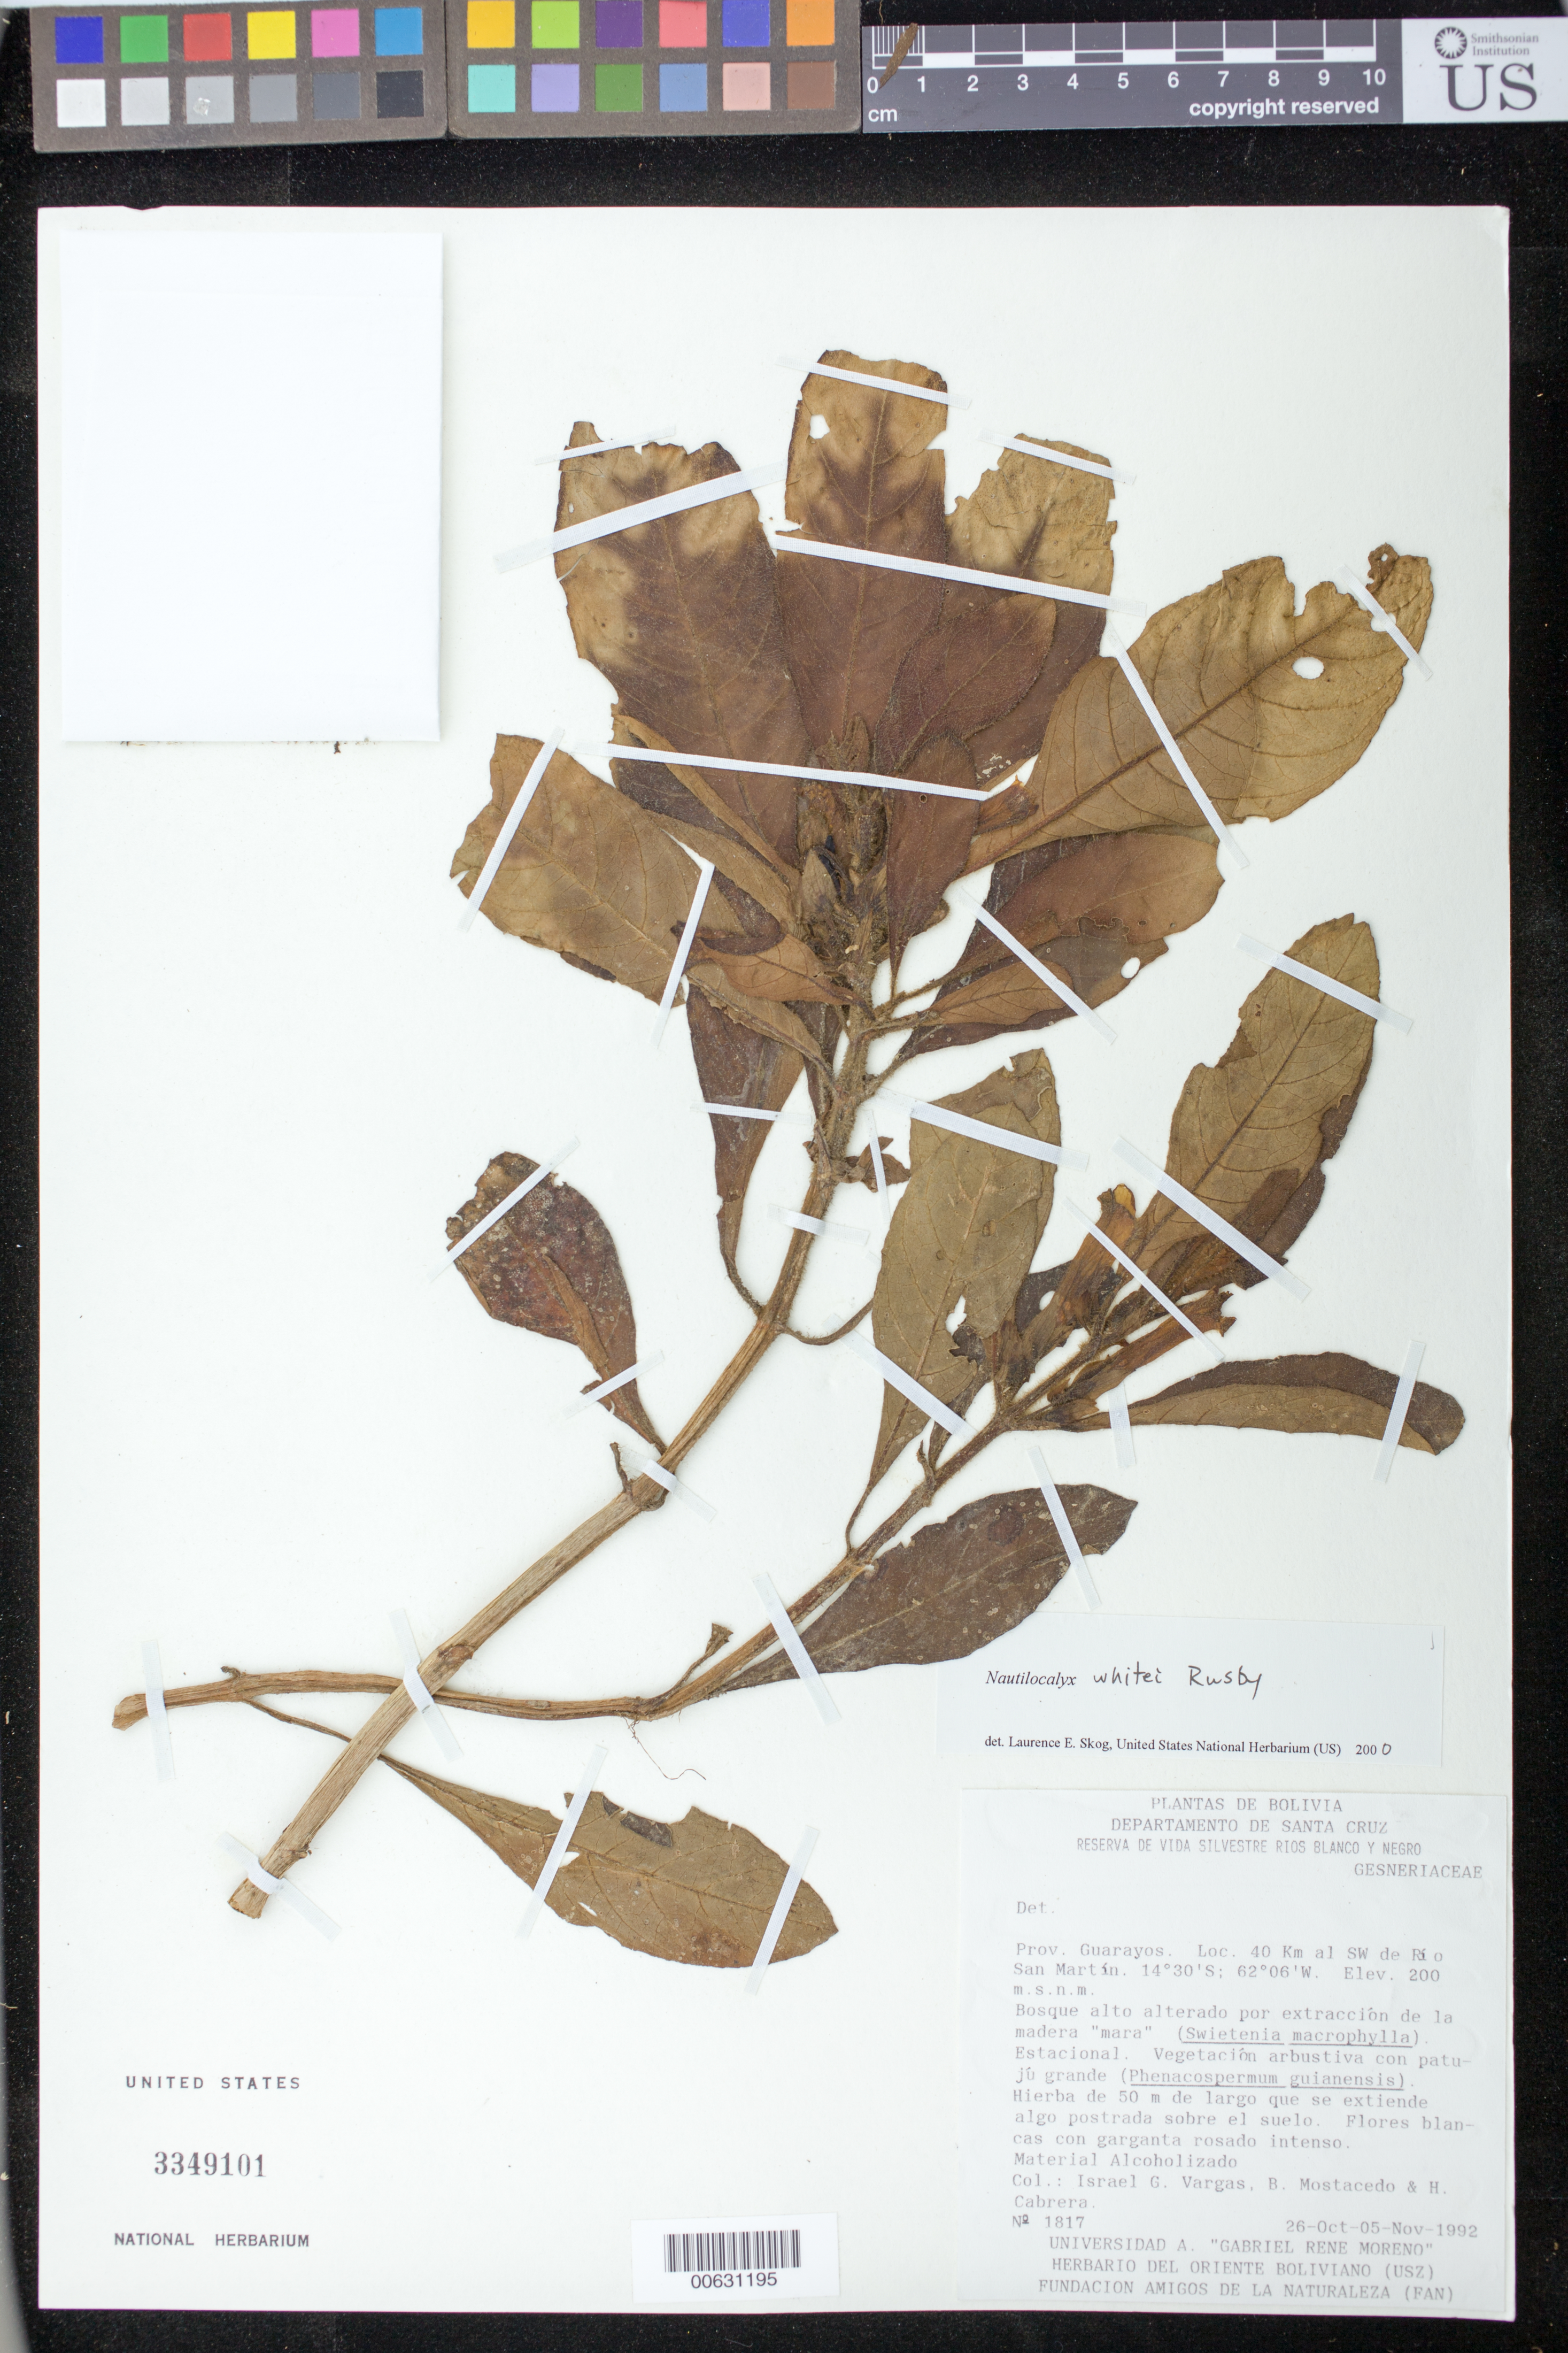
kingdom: Plantae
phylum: Tracheophyta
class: Magnoliopsida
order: Lamiales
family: Gesneriaceae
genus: Nautilocalyx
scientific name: Nautilocalyx whitei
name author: Rusby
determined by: Skog, Laurence E.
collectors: I. G. Vargas C., B. Mostacedo & H. Cabrera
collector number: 1817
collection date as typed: Oct-Nov 1992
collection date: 1992-10/1992-11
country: Bolivia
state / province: Santa Cruz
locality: Prov. Guarayos; loc. 40 km al SW de Río San Martín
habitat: Bosque alterado por extracción de la madera "mara" (Swietenia macrophylla); estacional; vegetación arbustivo con patujú grande (Phenacospermum guianensis)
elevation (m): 200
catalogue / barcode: US 3349101